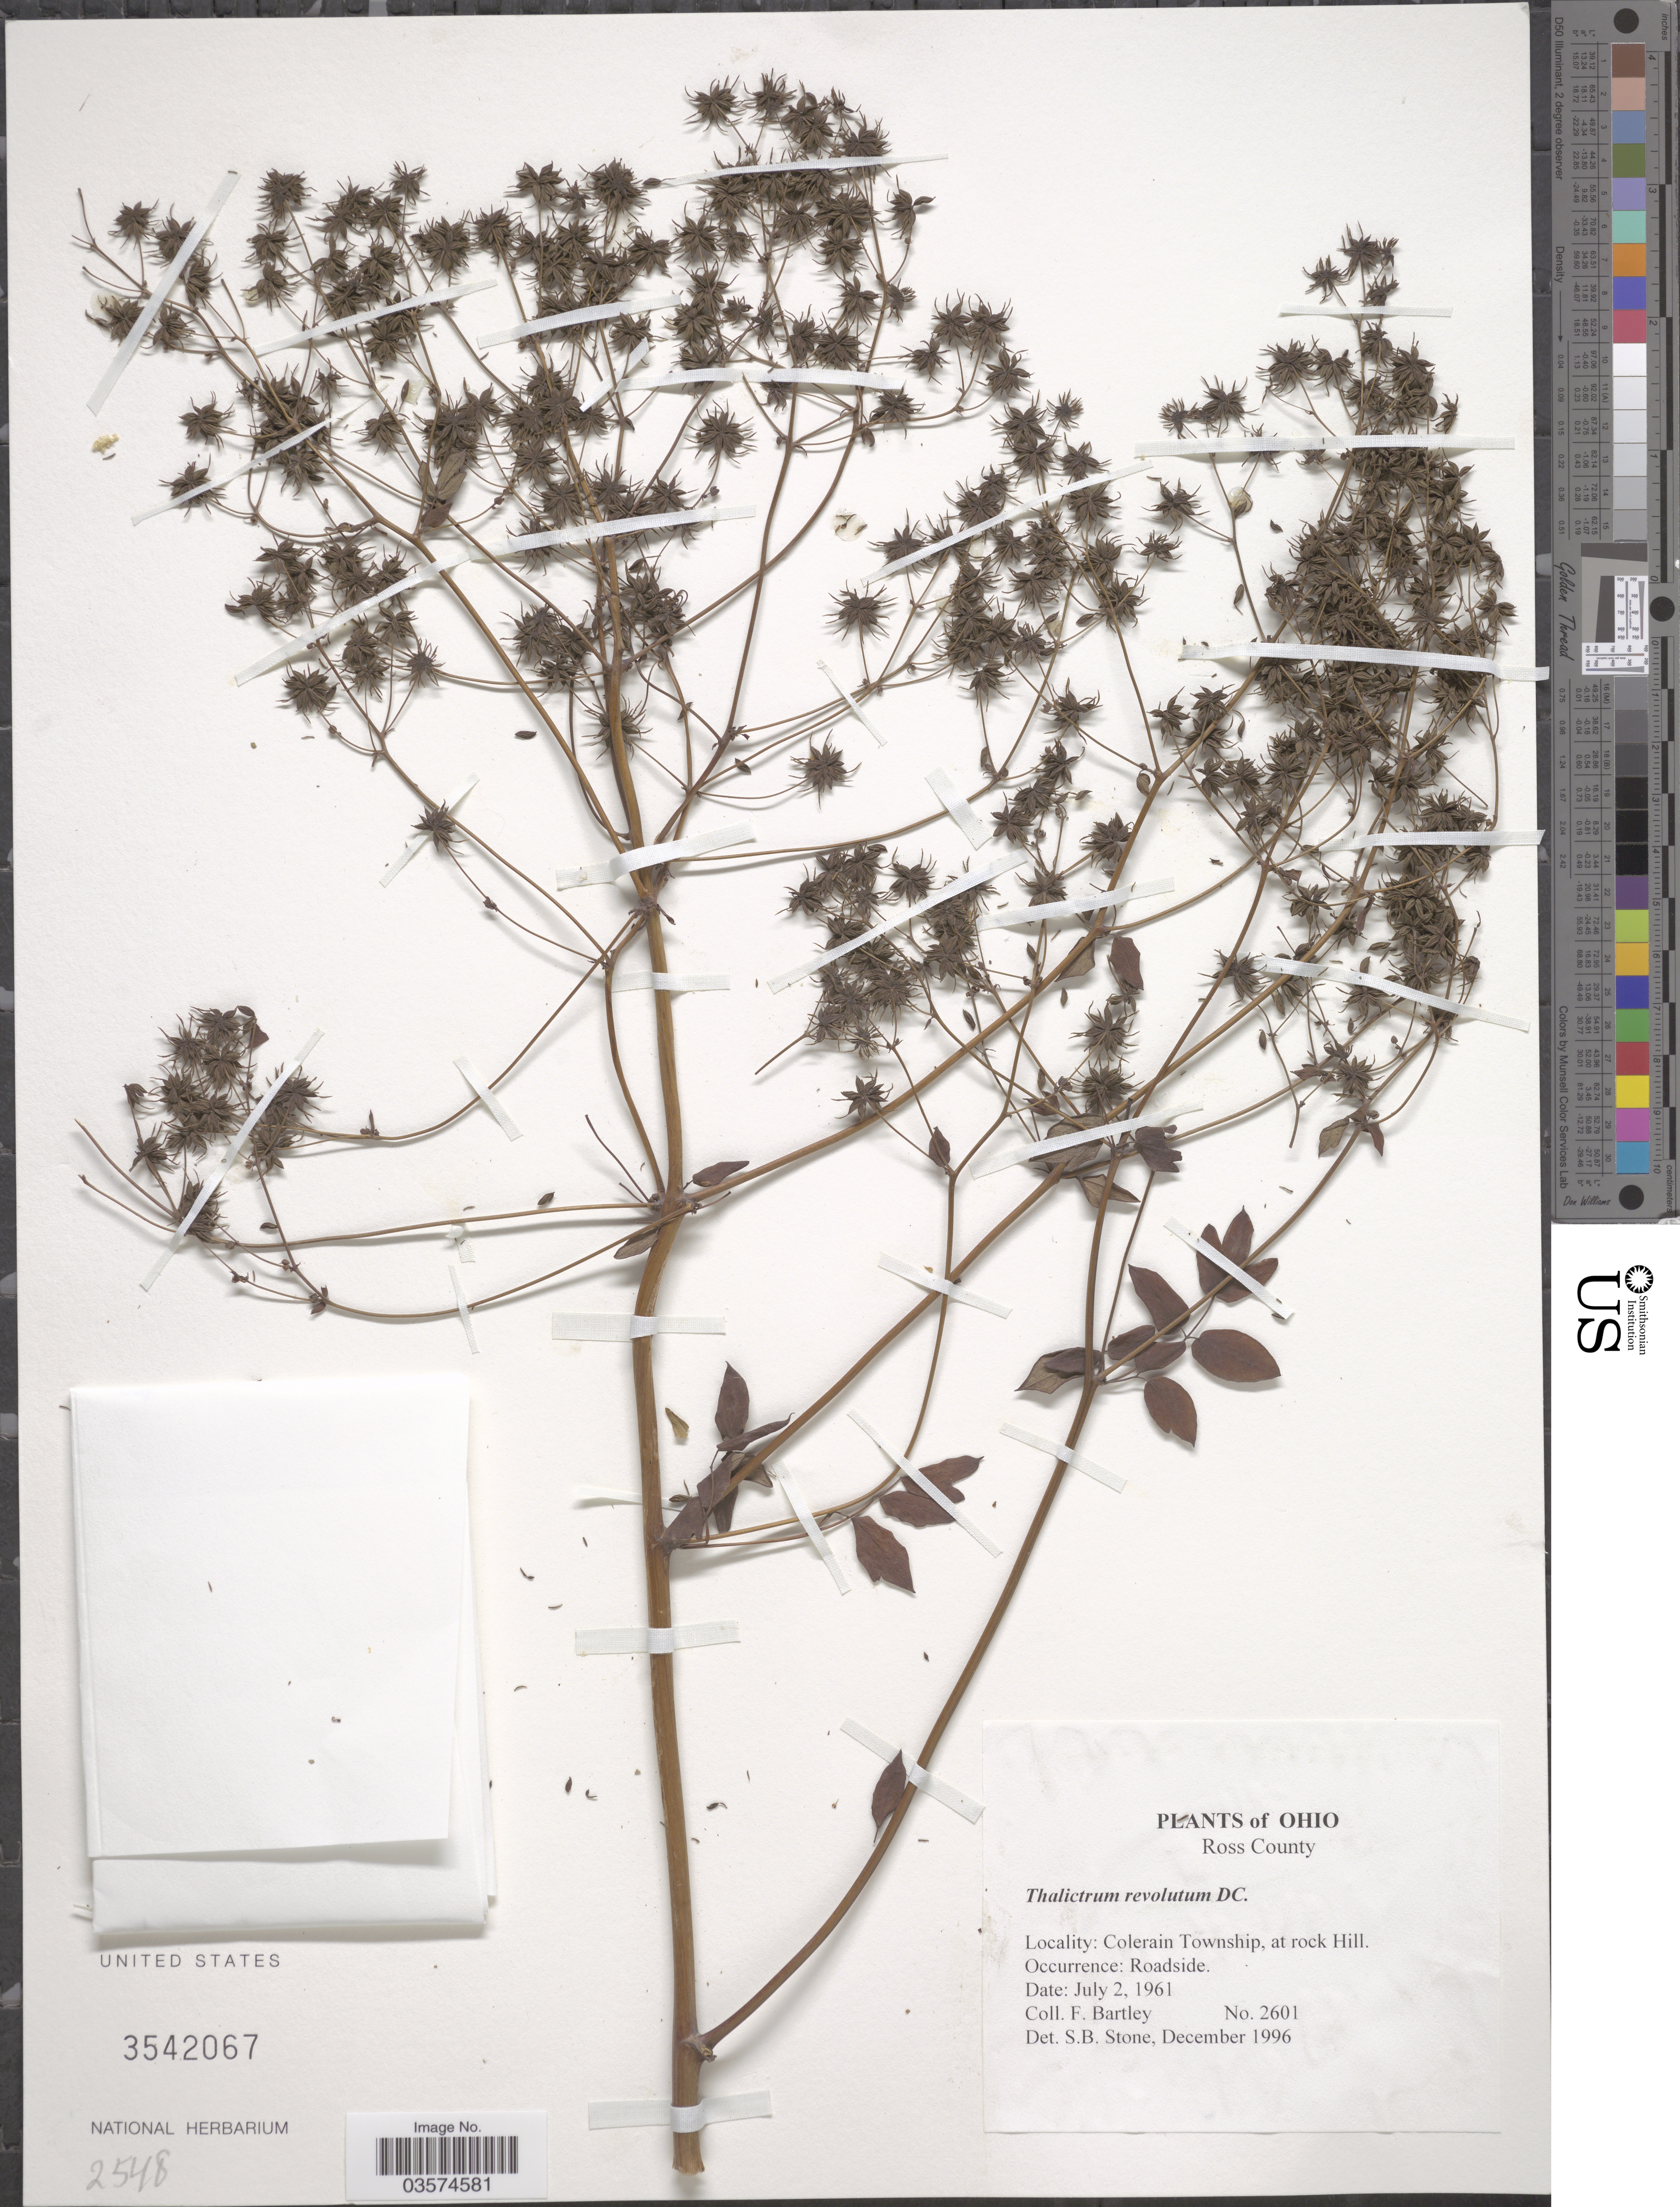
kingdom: Plantae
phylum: Tracheophyta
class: Magnoliopsida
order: Ranunculales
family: Ranunculaceae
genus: Thalictrum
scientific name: Thalictrum amphibolum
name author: Greene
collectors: F. Bartley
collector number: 2601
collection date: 1961-07-02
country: United States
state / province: Ohio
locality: Ross County. Colerain Township, at rock Hill. Roadside.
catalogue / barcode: US 3542067